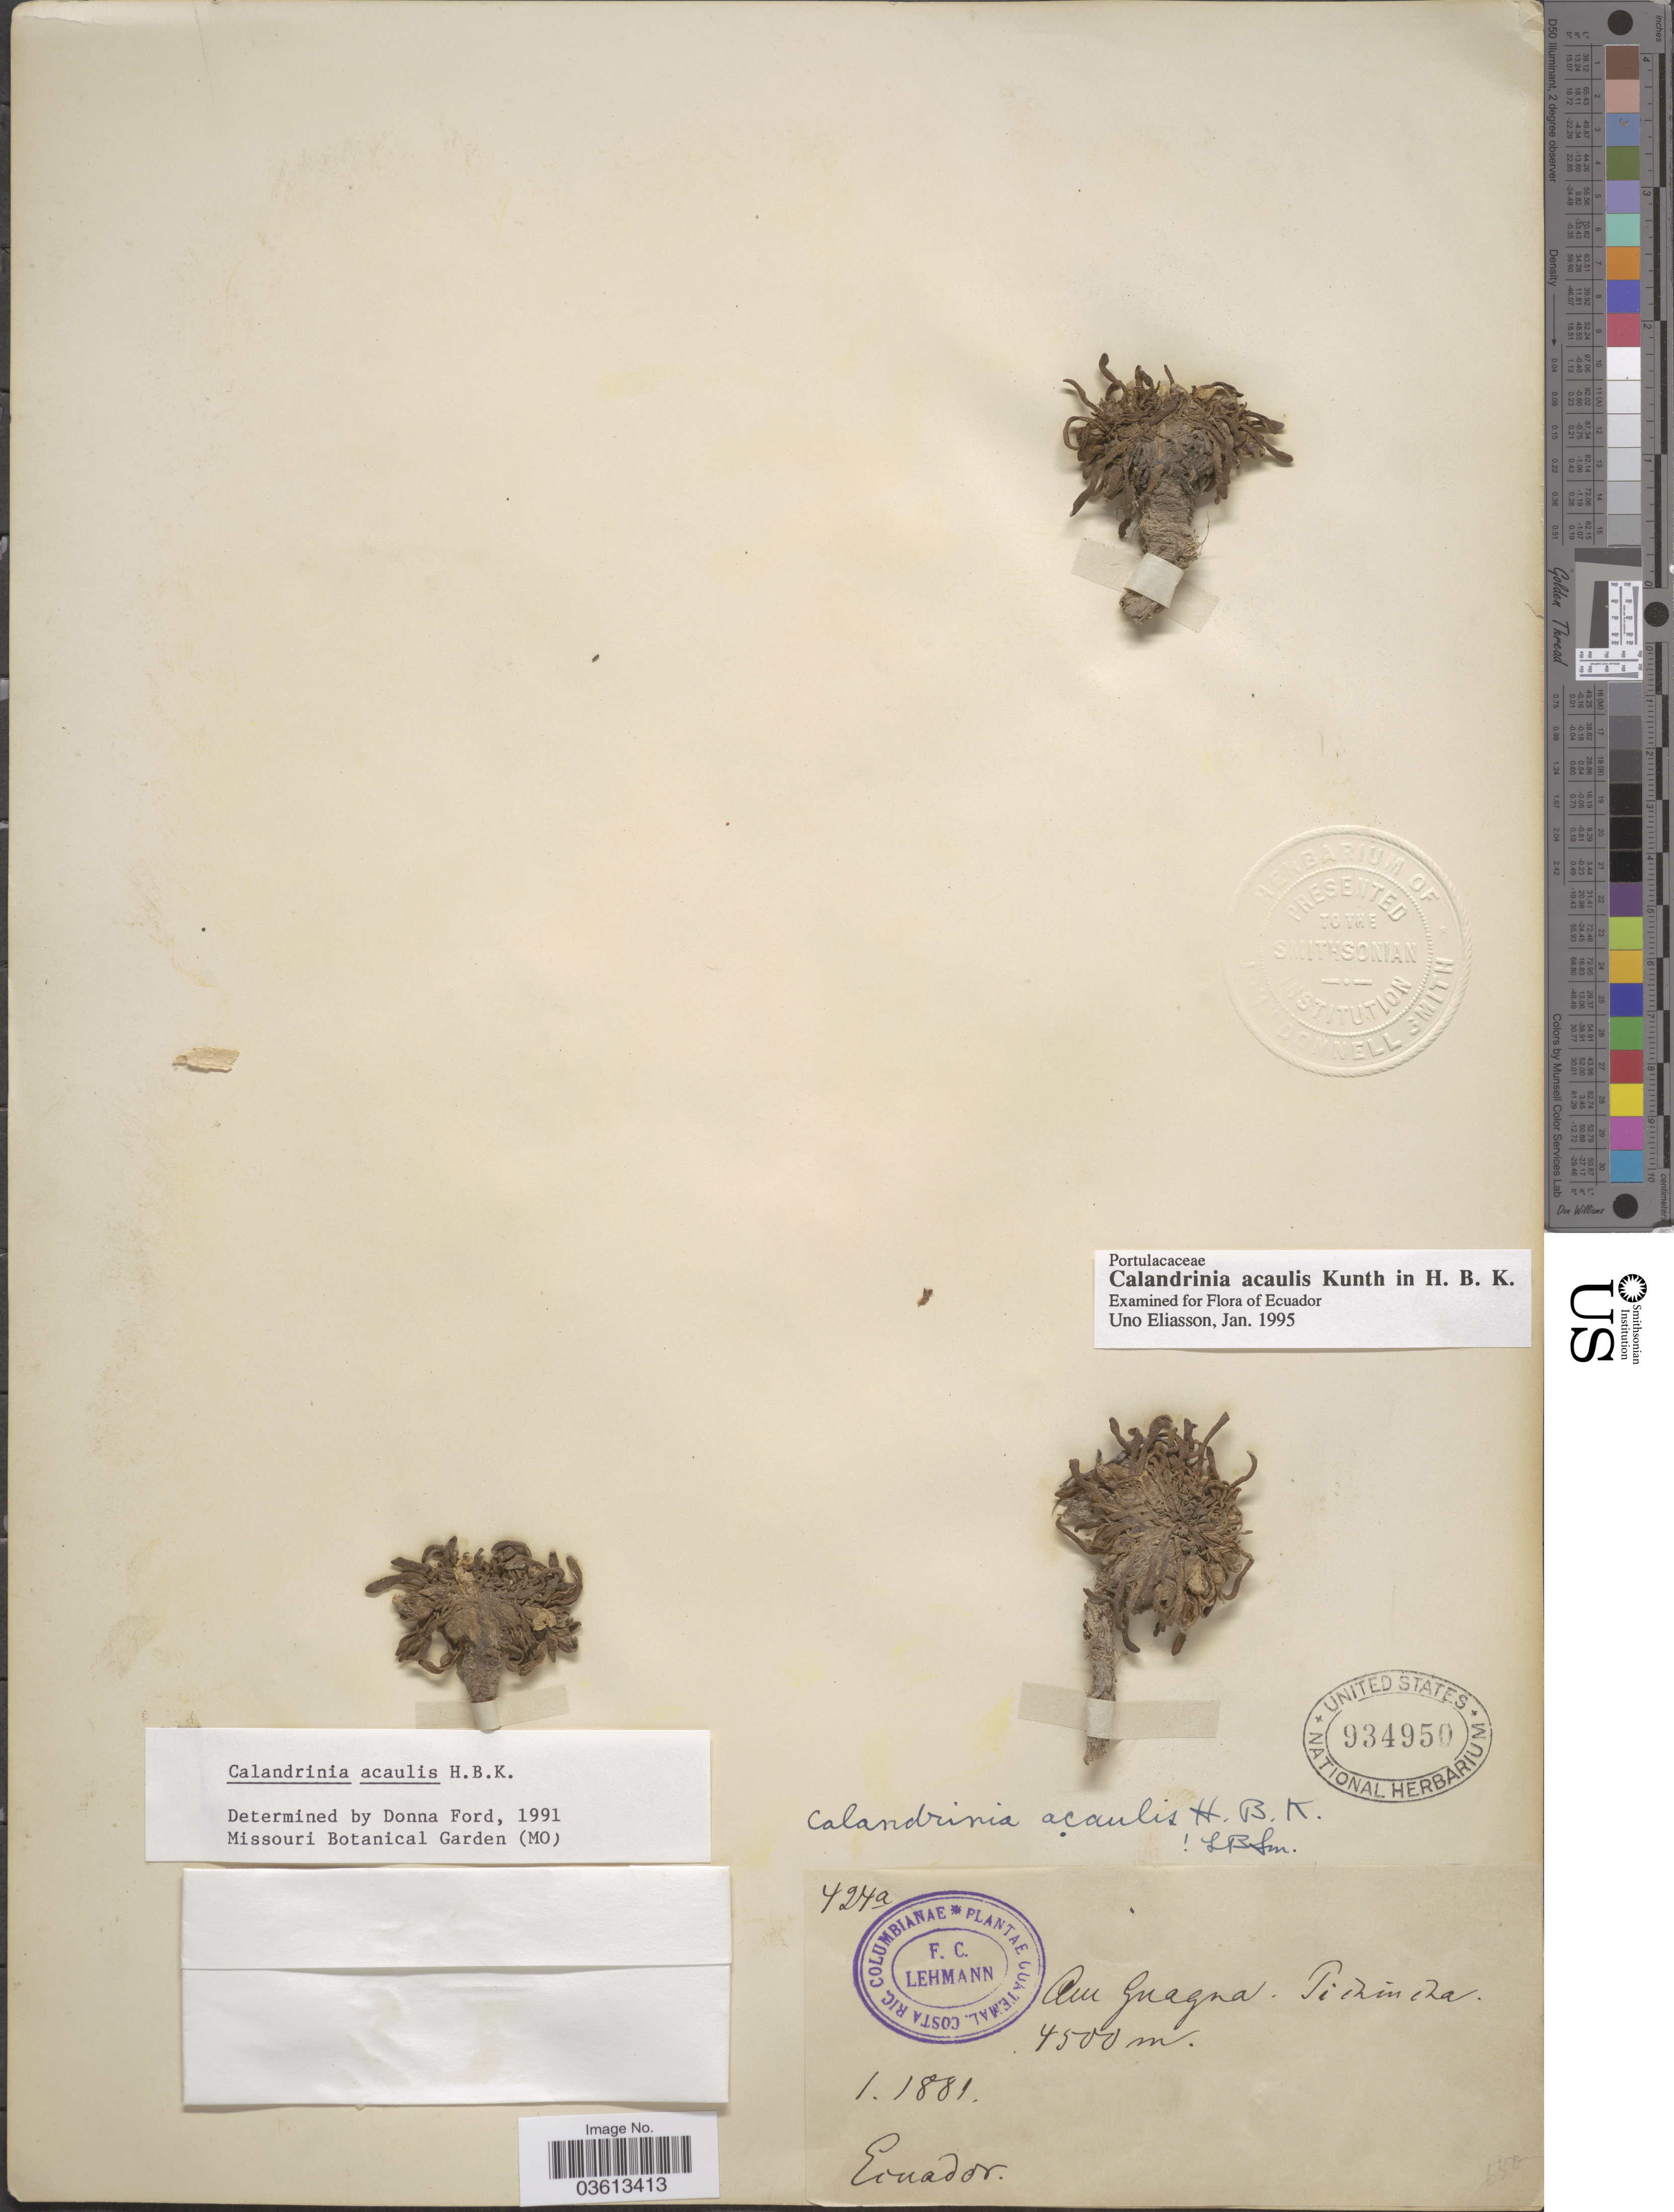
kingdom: Plantae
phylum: Tracheophyta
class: Magnoliopsida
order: Caryophyllales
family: Montiaceae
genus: Calandrinia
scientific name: Calandrinia acaulis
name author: Kunth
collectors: F. C. Lehmann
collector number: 424a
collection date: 1881-01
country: Ecuador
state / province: Pichincha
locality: Am Guagua.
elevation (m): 4500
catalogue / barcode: US 934950